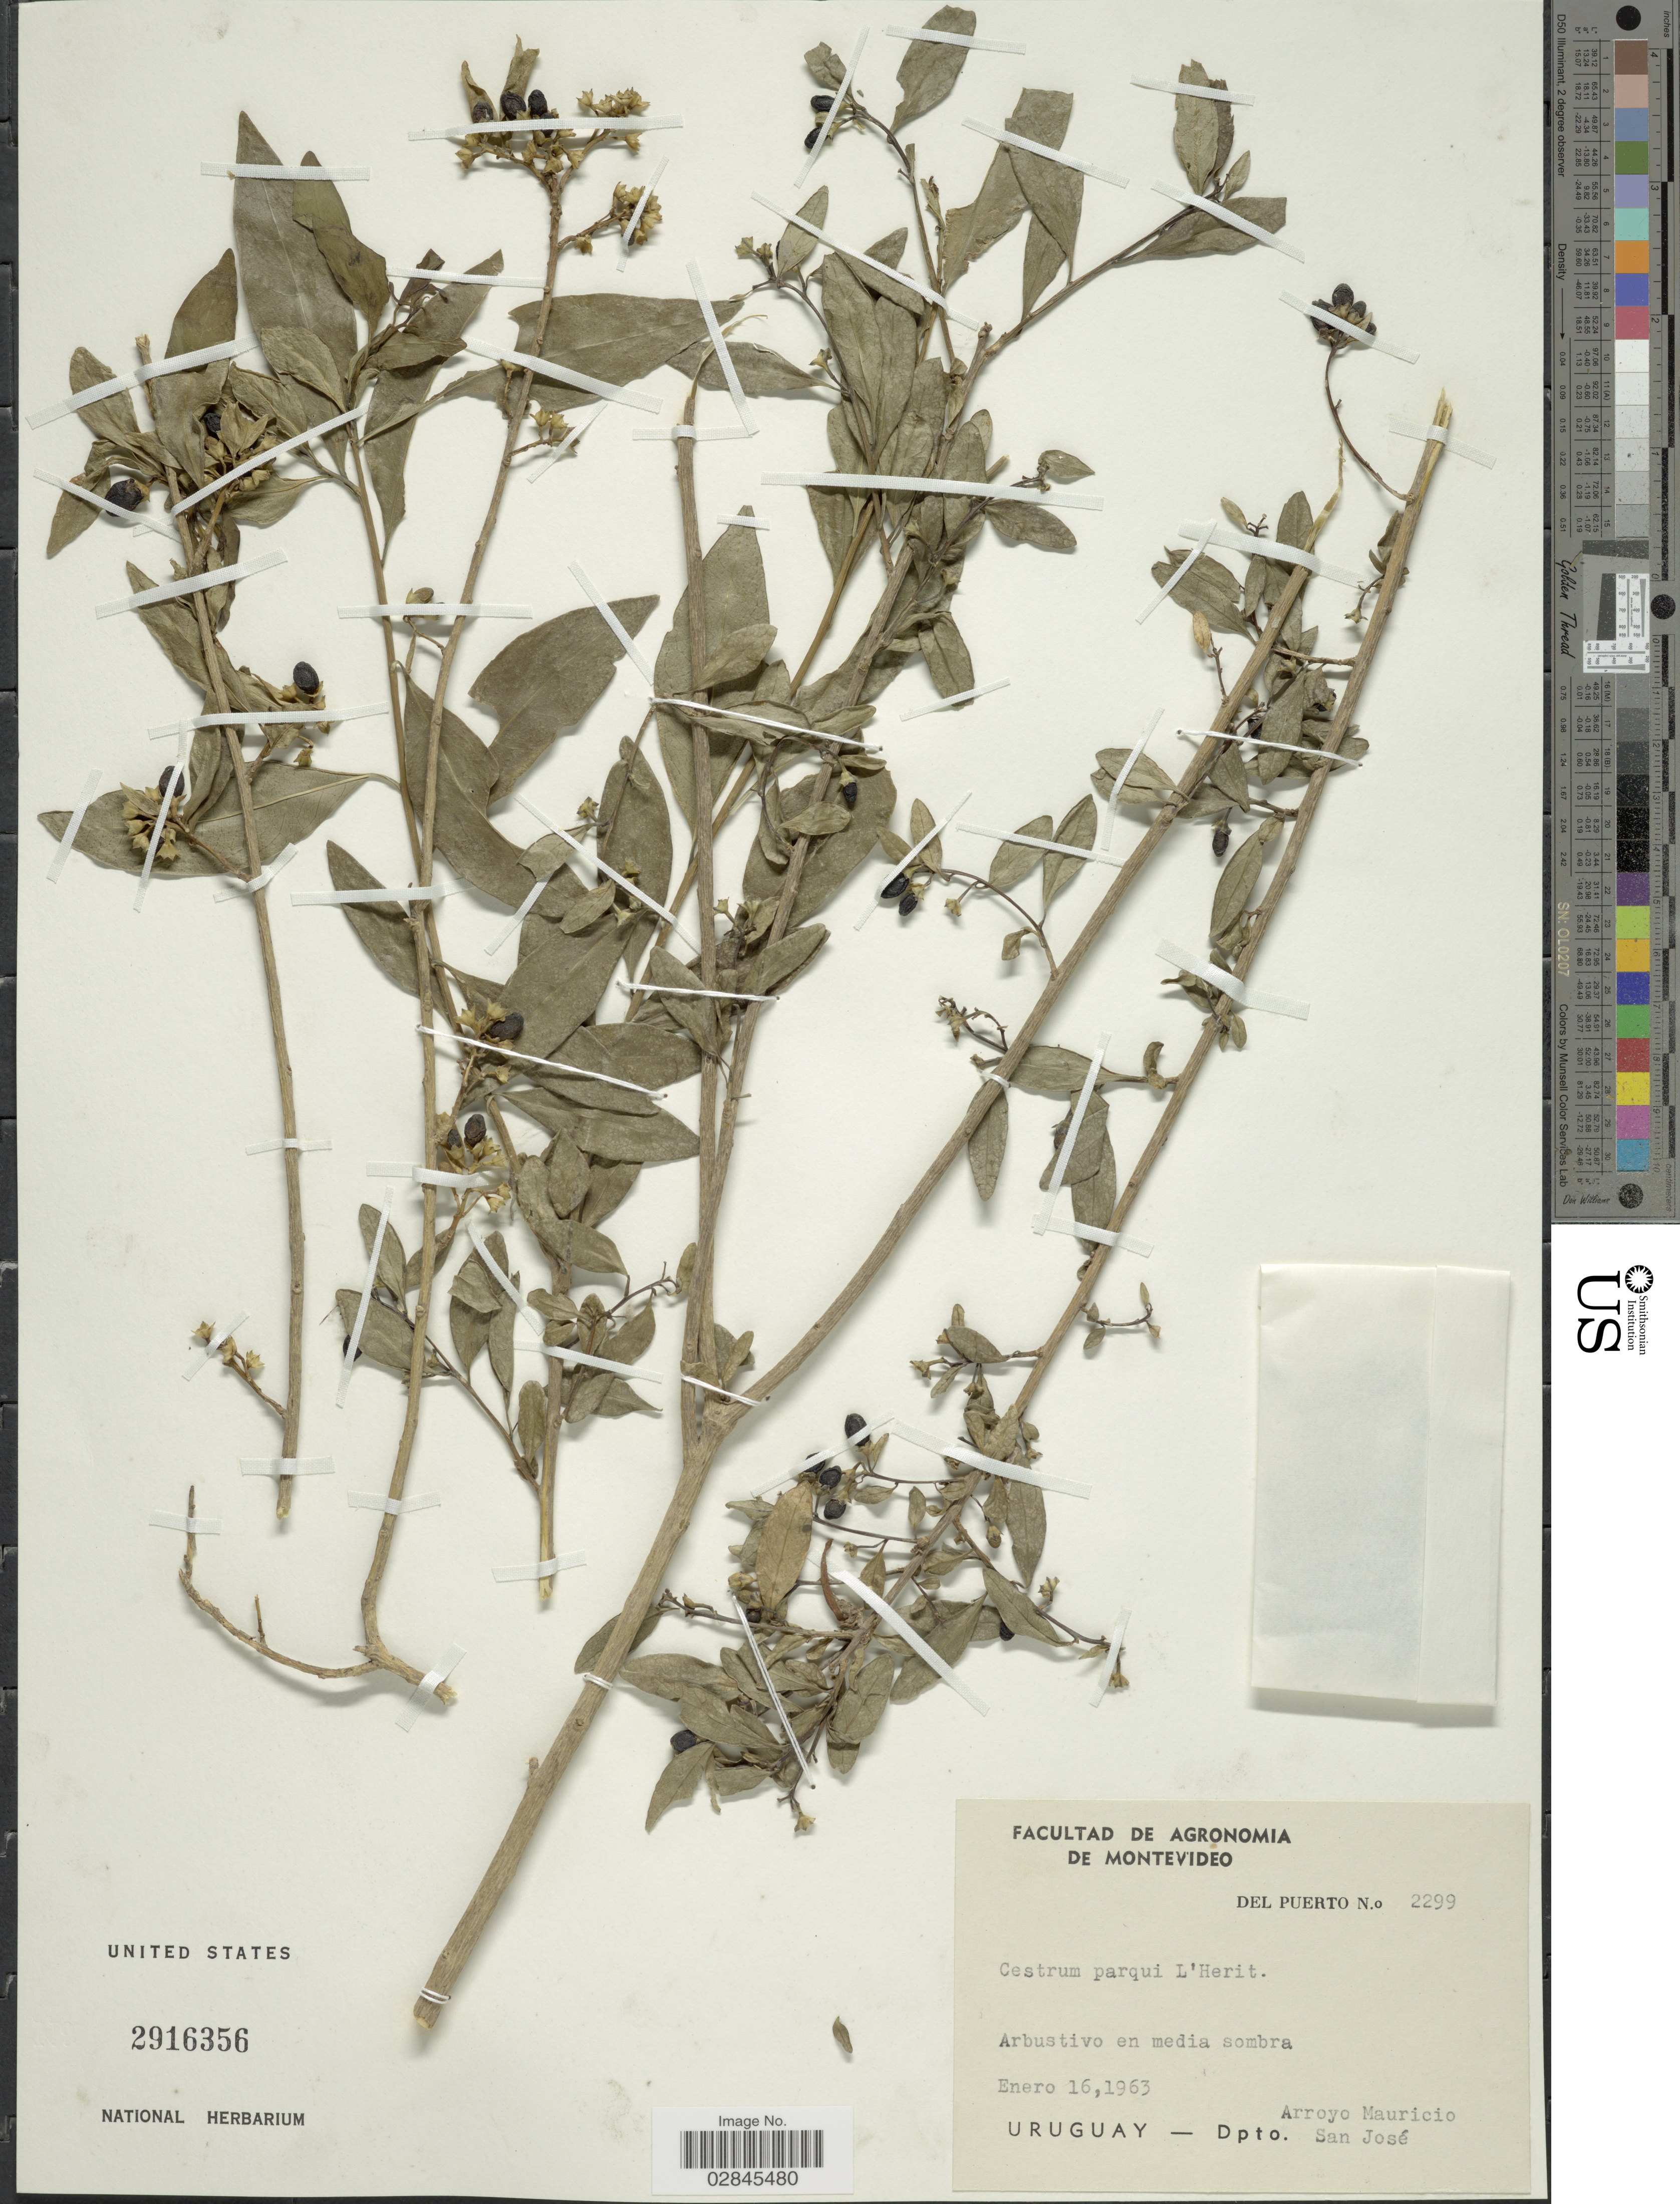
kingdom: Plantae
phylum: Tracheophyta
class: Magnoliopsida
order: Solanales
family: Solanaceae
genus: Cestrum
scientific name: Cestrum parqui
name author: L'Hér.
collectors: Del Puerto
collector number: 2299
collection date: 1963-01-16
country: Uruguay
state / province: San Jose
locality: Arroyo Mauricio, Dpto. San José.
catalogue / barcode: US 2916356